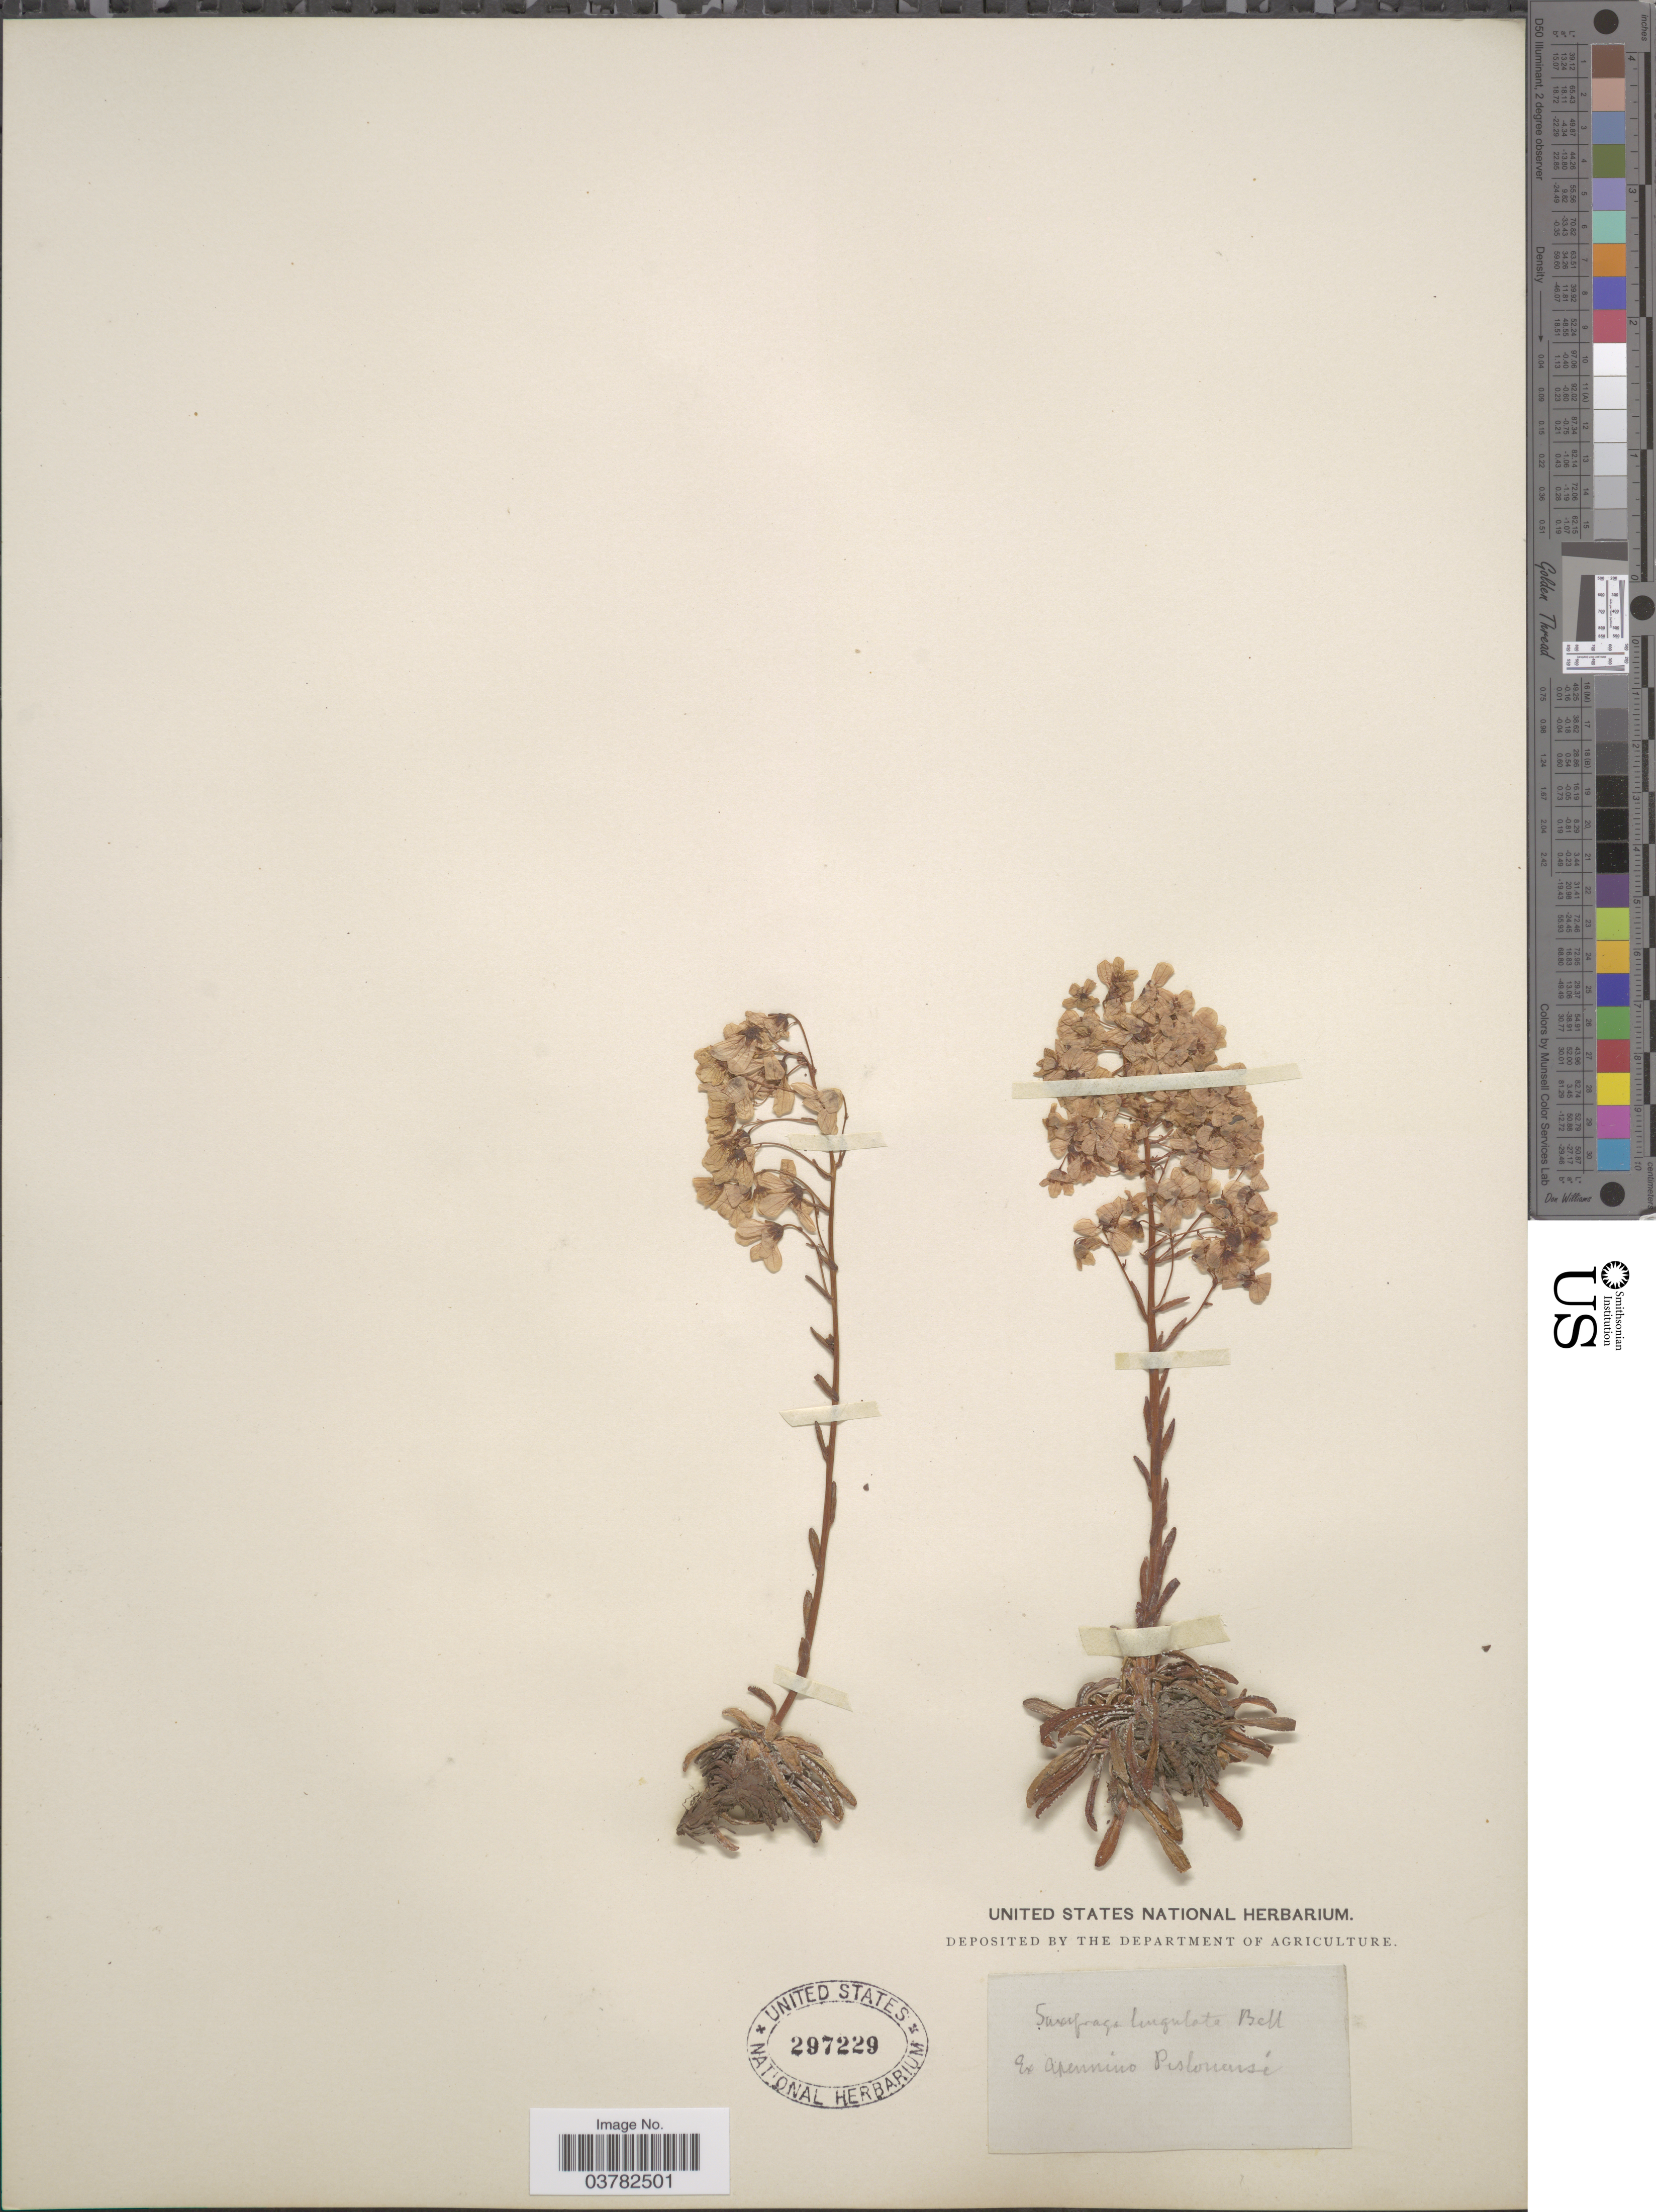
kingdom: Plantae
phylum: Tracheophyta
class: Magnoliopsida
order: Saxifragales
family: Saxifragaceae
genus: Saxifraga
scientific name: Saxifraga lingulata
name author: Bellardi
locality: Ex Apennino Pislononsi. [interpreted]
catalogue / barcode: US 297229